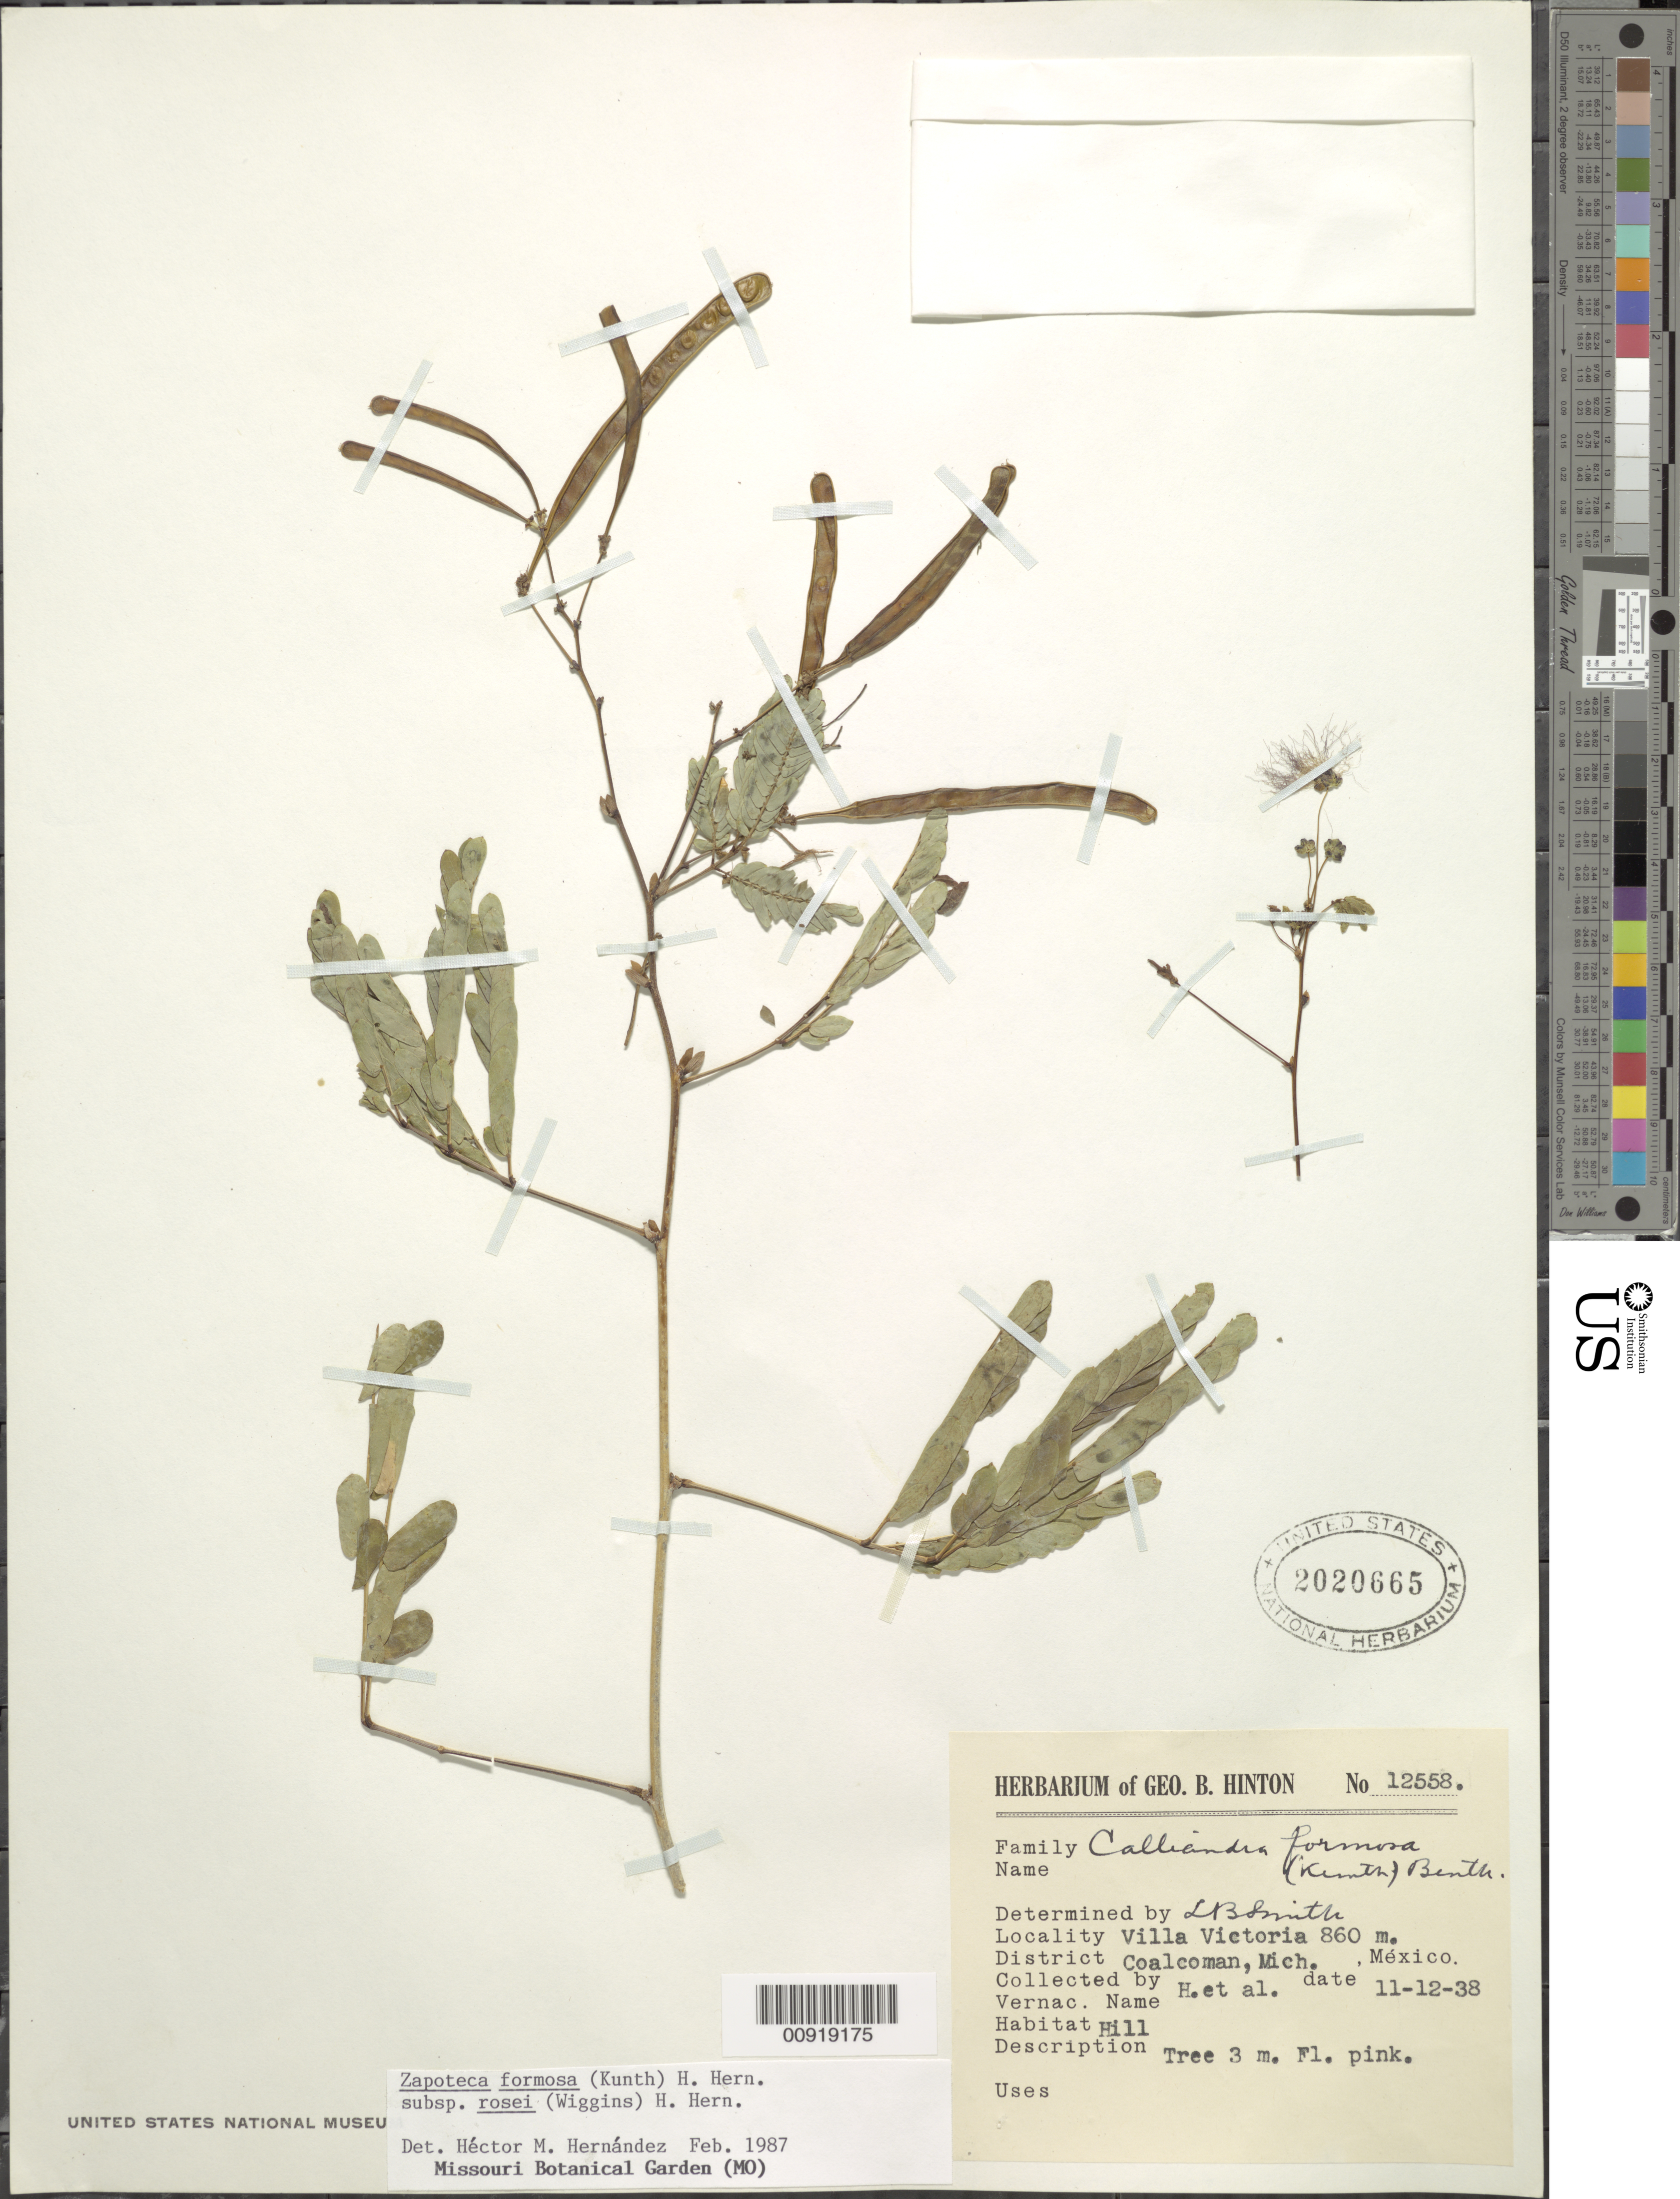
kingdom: Plantae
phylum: Tracheophyta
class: Magnoliopsida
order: Fabales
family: Fabaceae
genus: Zapoteca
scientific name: Zapoteca formosa subsp. rosei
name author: (Wiggins) H.M. Hern.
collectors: G. B. Hinton & et al.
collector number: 12558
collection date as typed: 12 Nov 1938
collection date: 1938-11-12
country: Mexico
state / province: Michoacán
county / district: Coalcomán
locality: Villa Victoria, District Coalcomán, Michoacán.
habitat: Hill.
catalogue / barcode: US 2020665